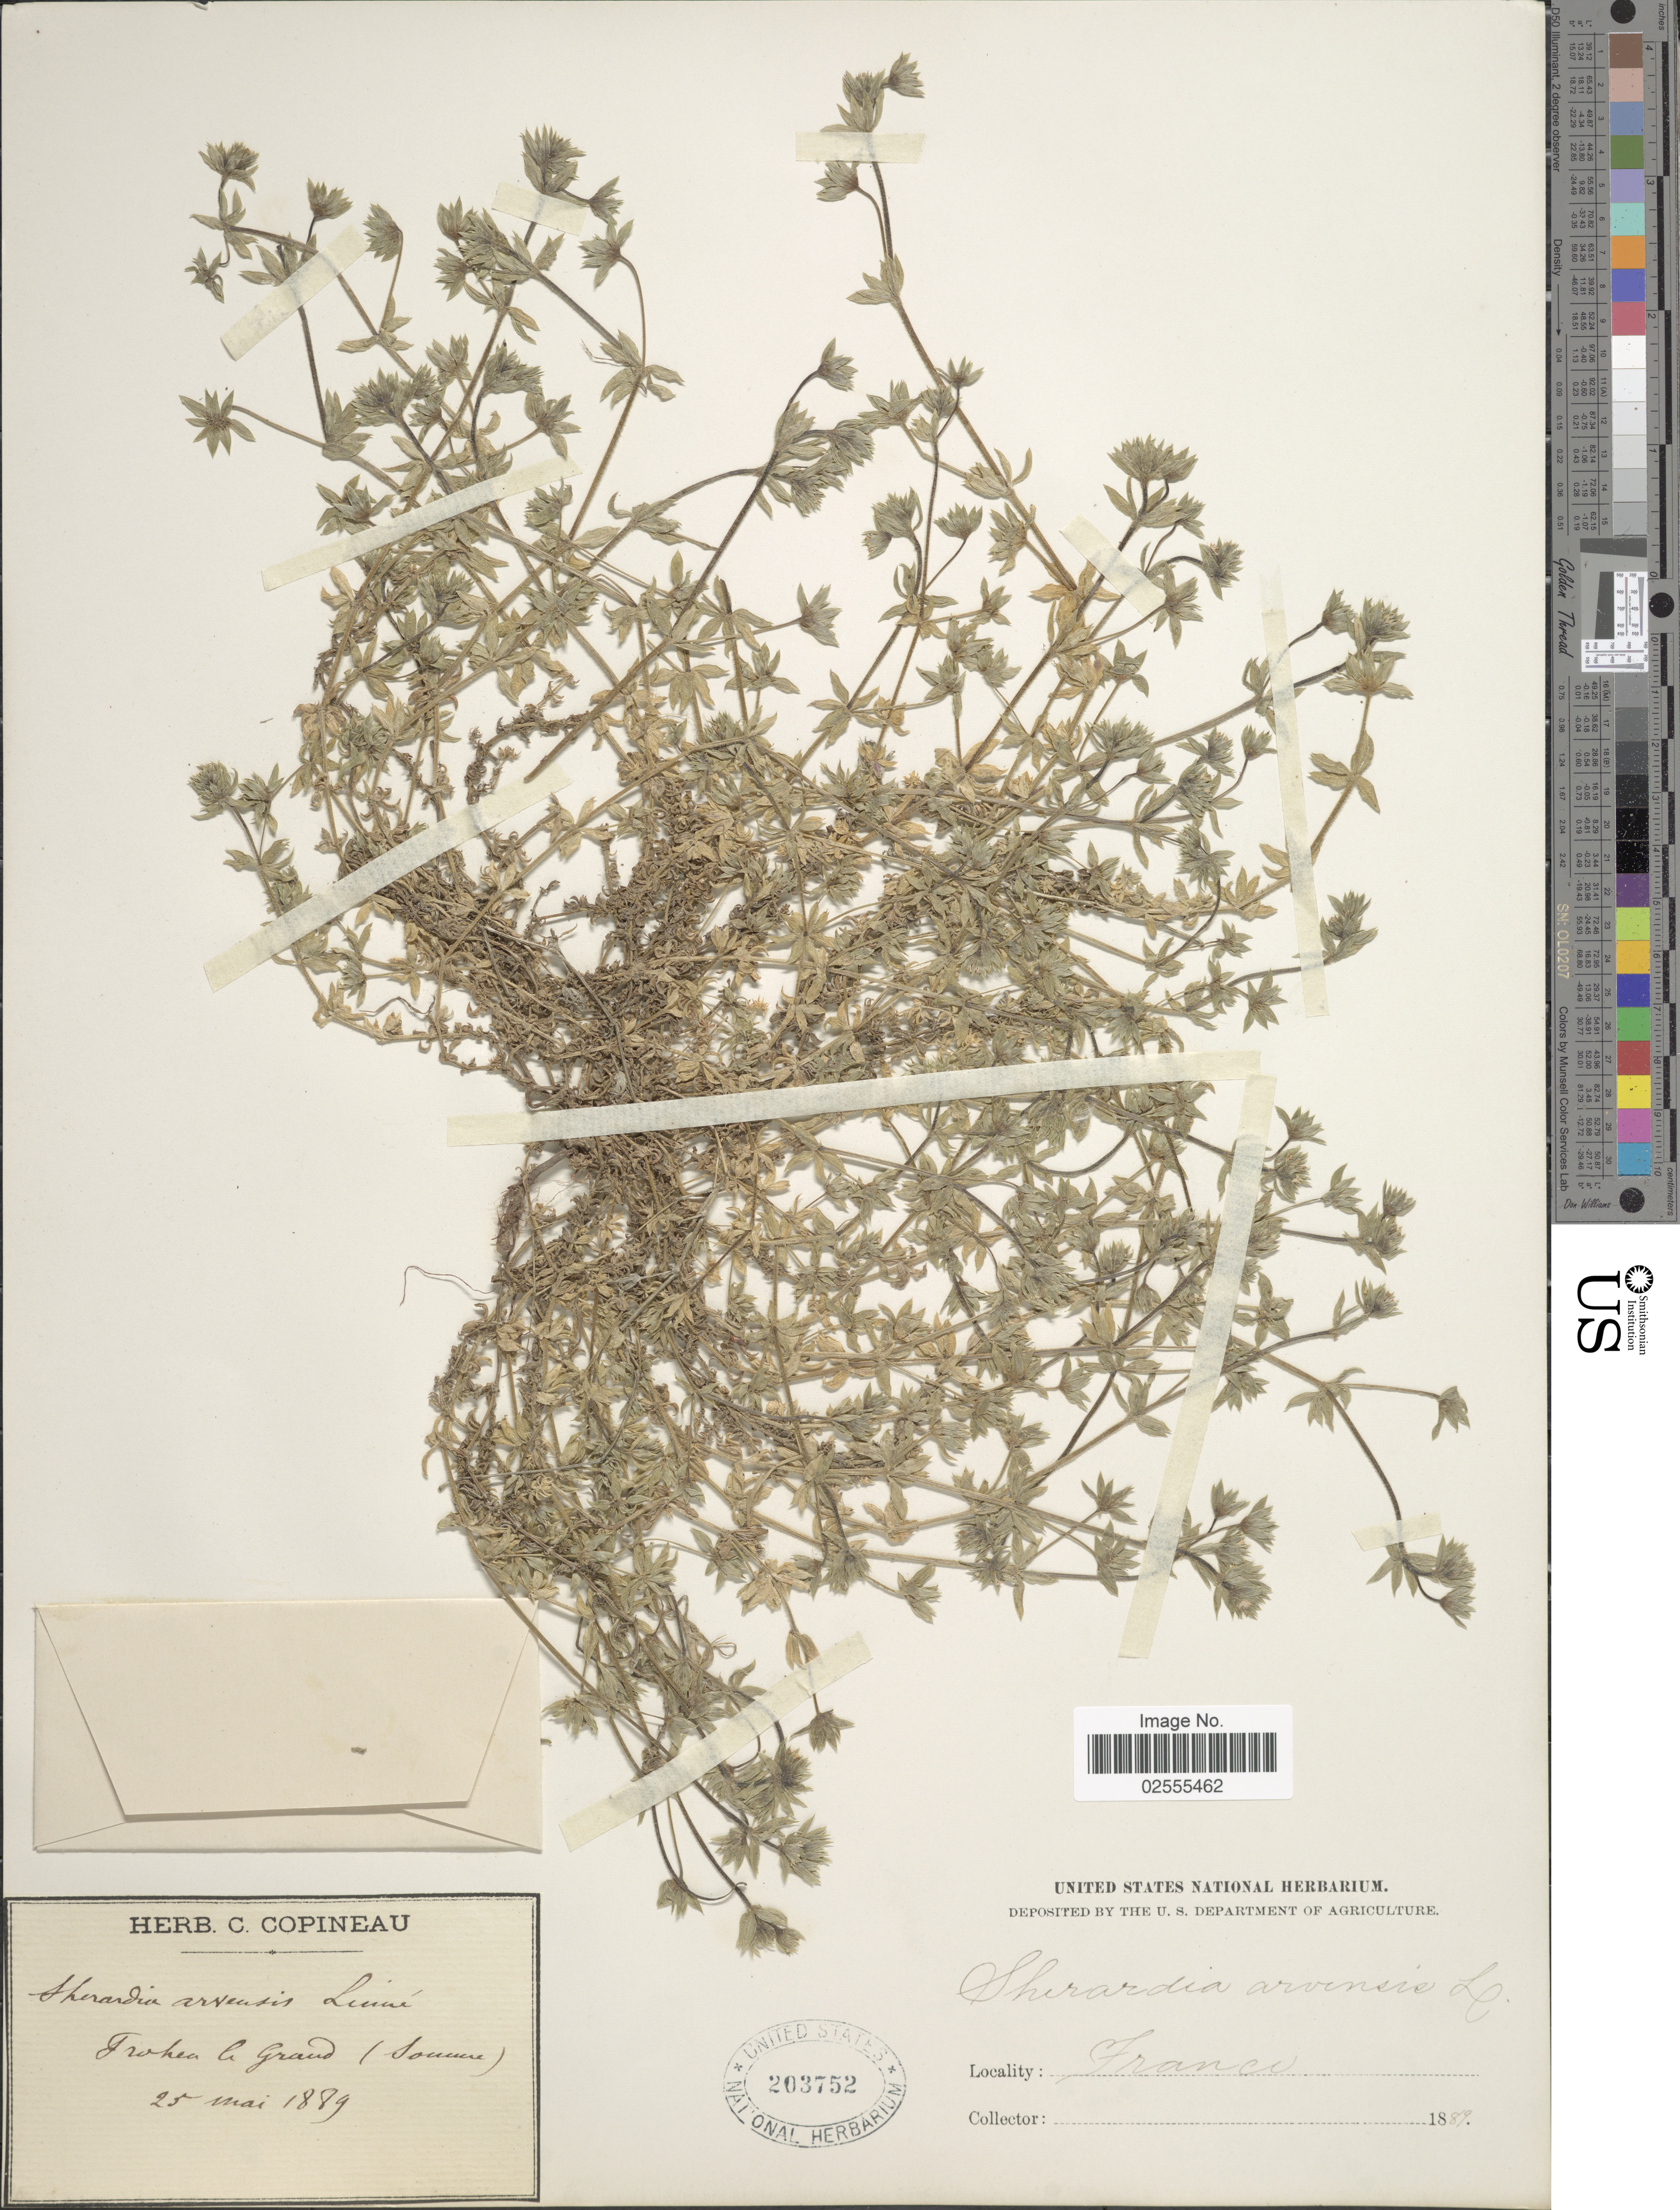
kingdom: Plantae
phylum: Tracheophyta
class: Magnoliopsida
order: Gentianales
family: Rubiaceae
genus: Sherardia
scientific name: Sherardia arvensis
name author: L.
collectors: ex herb. C. Copineau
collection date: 1889-08-25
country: France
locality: Froher le Grand (Sonmere)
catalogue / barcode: US 203752